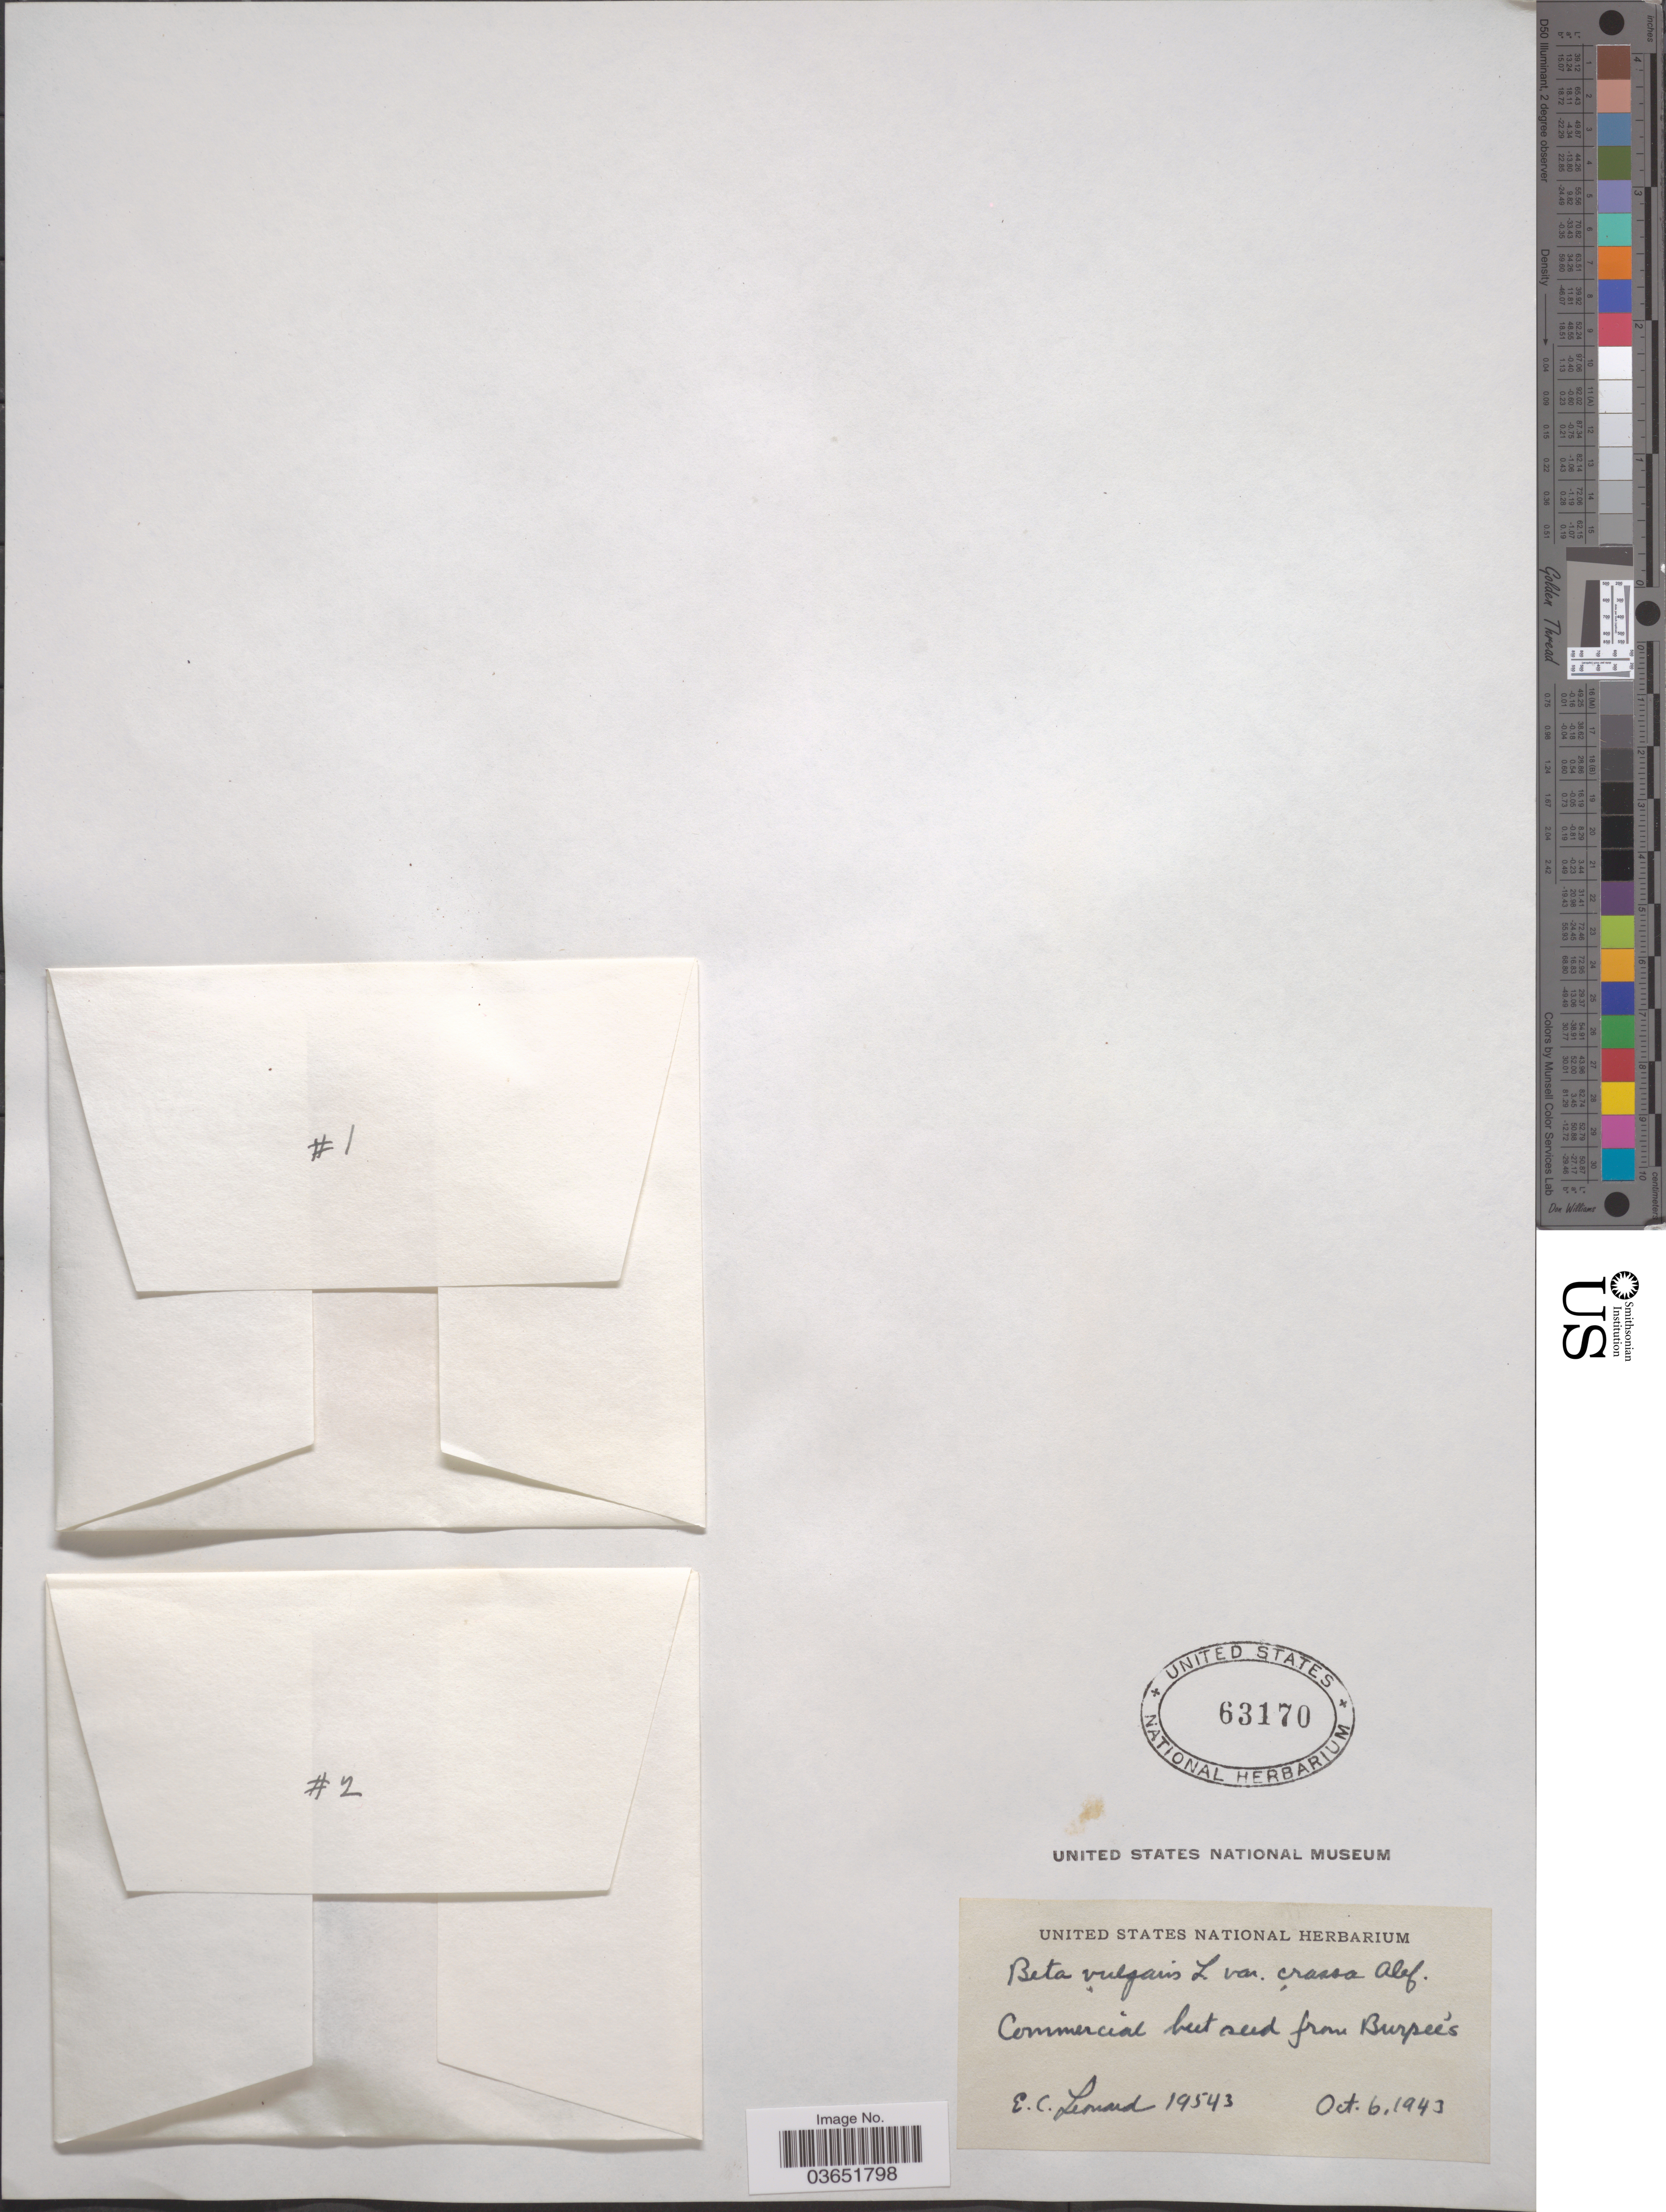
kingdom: Plantae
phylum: Tracheophyta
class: Magnoliopsida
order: Caryophyllales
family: Amaranthaceae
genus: Beta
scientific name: Beta vulgaris var. crassa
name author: Alef.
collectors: E. C. Leonard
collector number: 19543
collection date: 1943-10-06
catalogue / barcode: US 63170